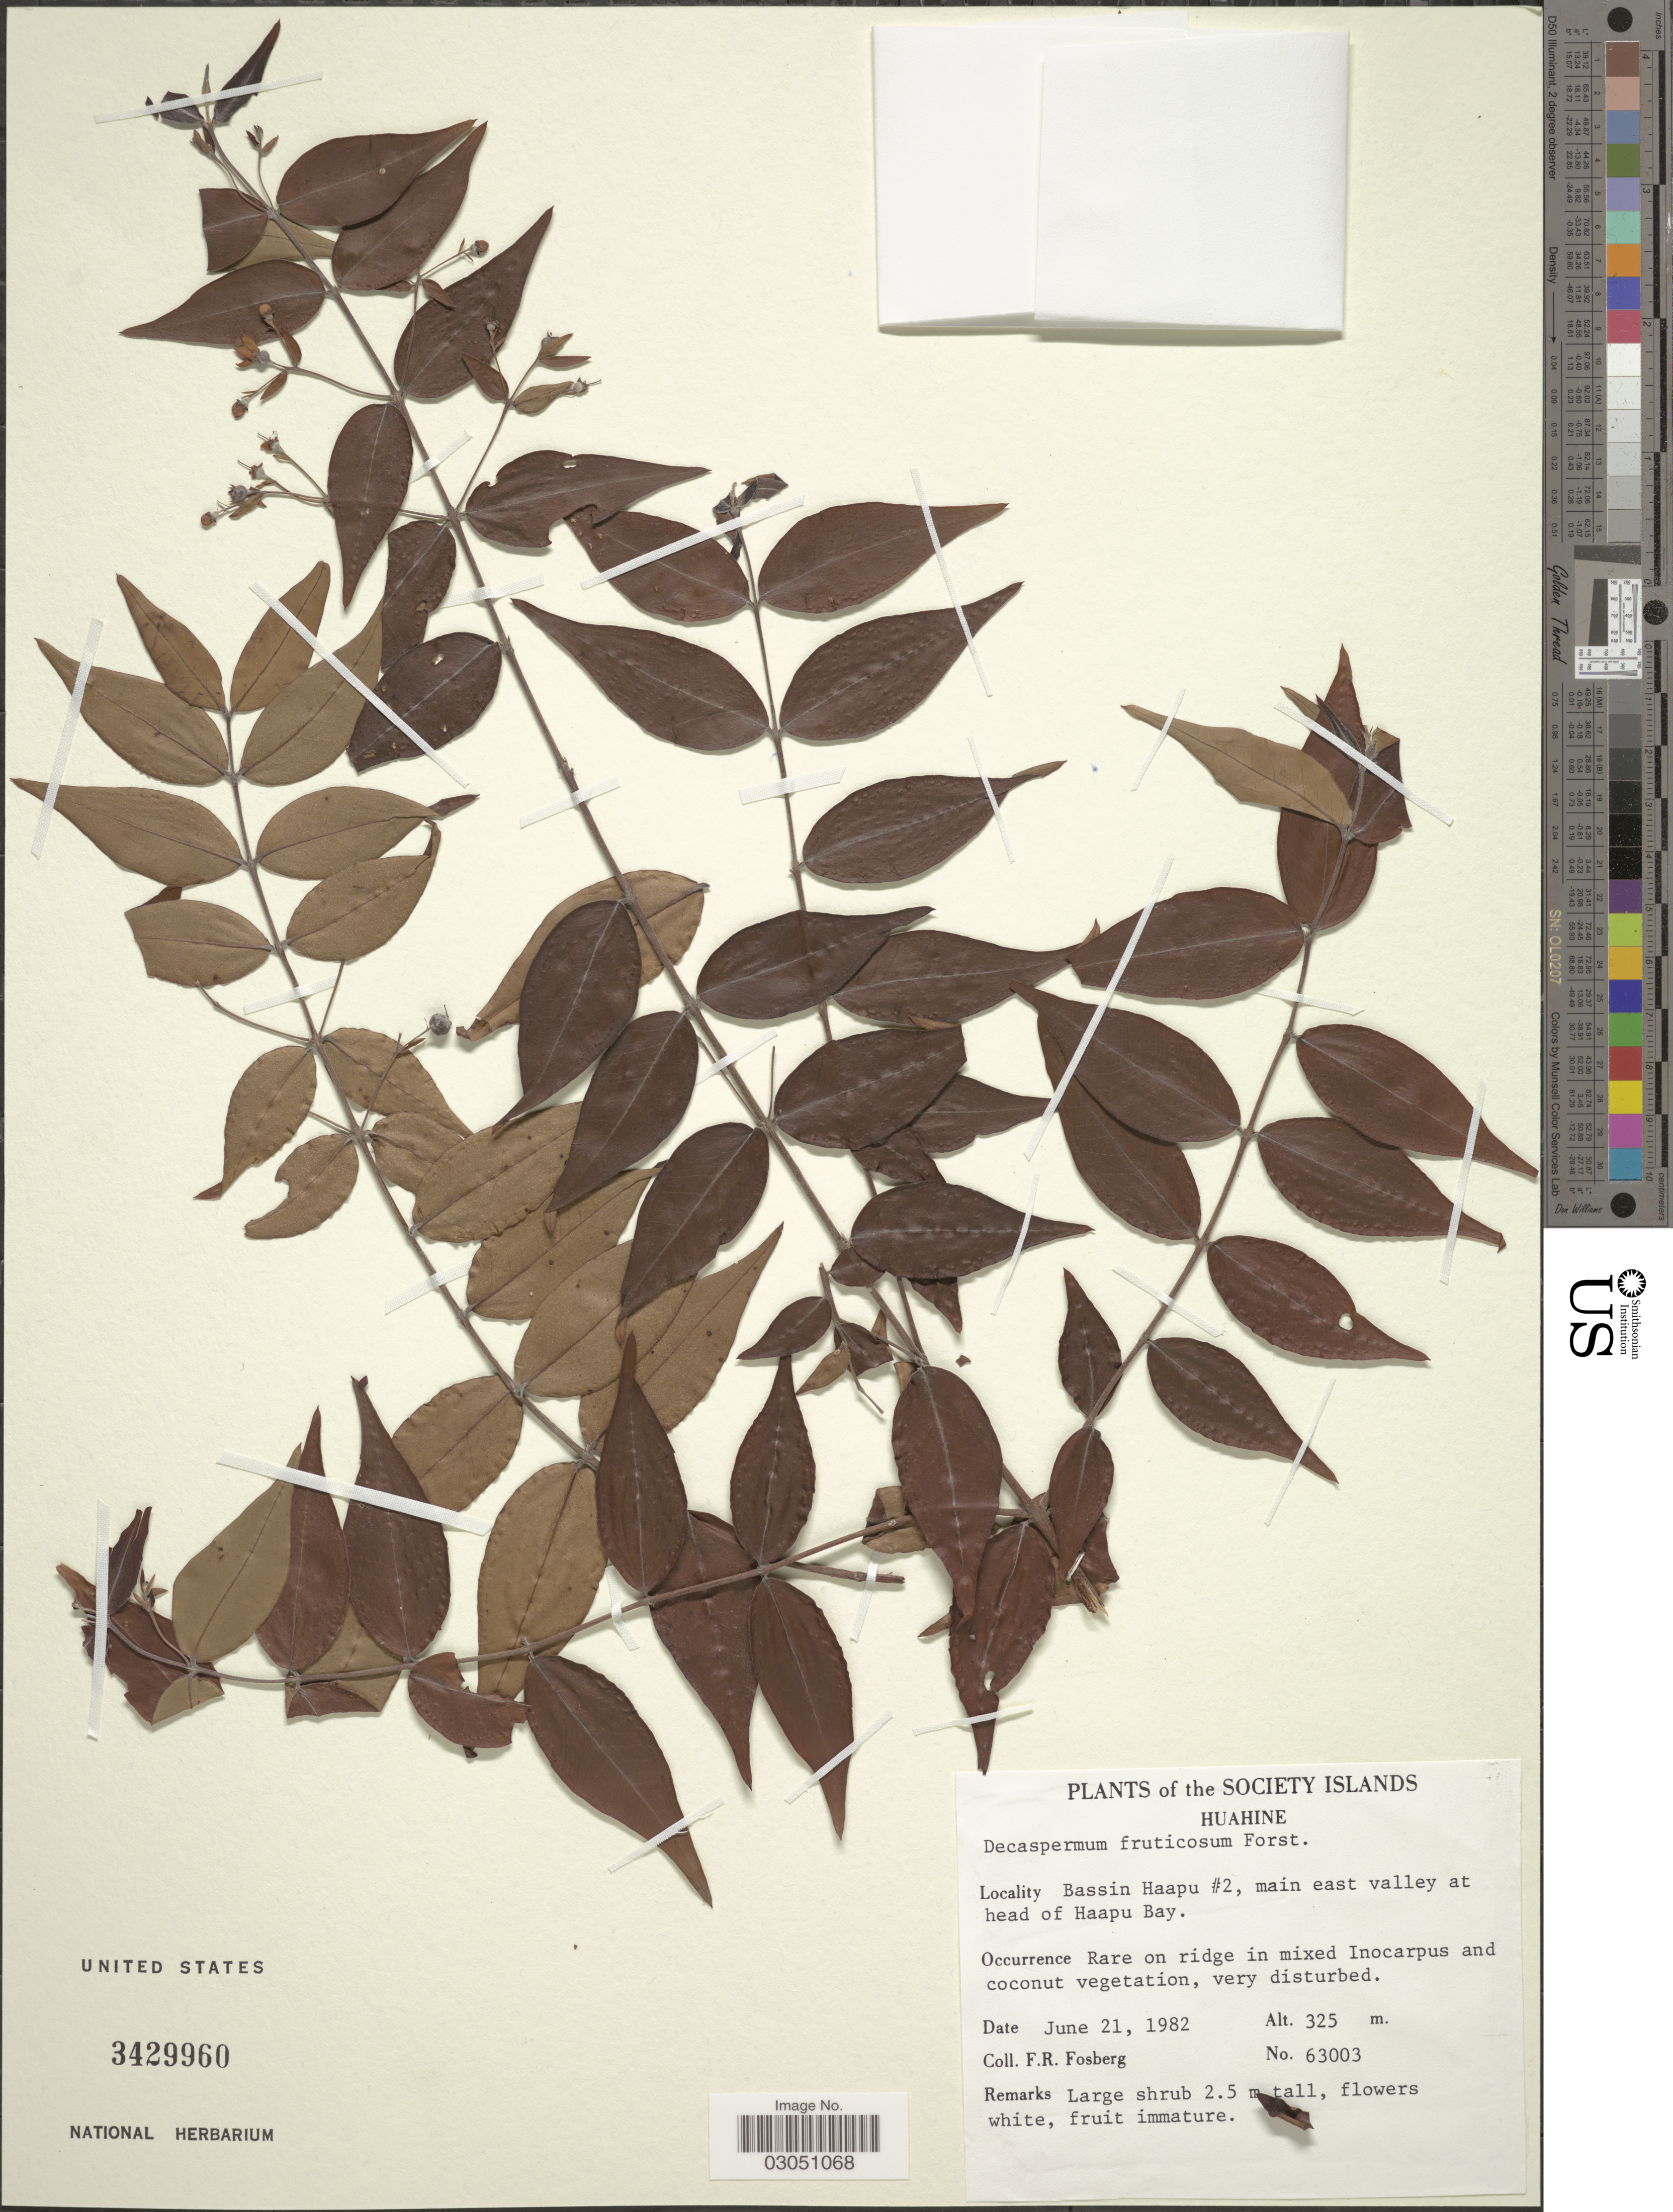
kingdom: Plantae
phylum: Tracheophyta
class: Magnoliopsida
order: Myrtales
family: Myrtaceae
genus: Decaspermum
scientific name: Decaspermum fruticosum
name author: J.R. Forst. & G. Forst.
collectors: F. R. Fosberg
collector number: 63003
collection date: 1982-06-21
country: French Polynesia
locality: The Society Islands. Huahine. Bassin Haapu #2, main east valley at head of Haapu Bay.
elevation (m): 325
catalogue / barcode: US 3429960